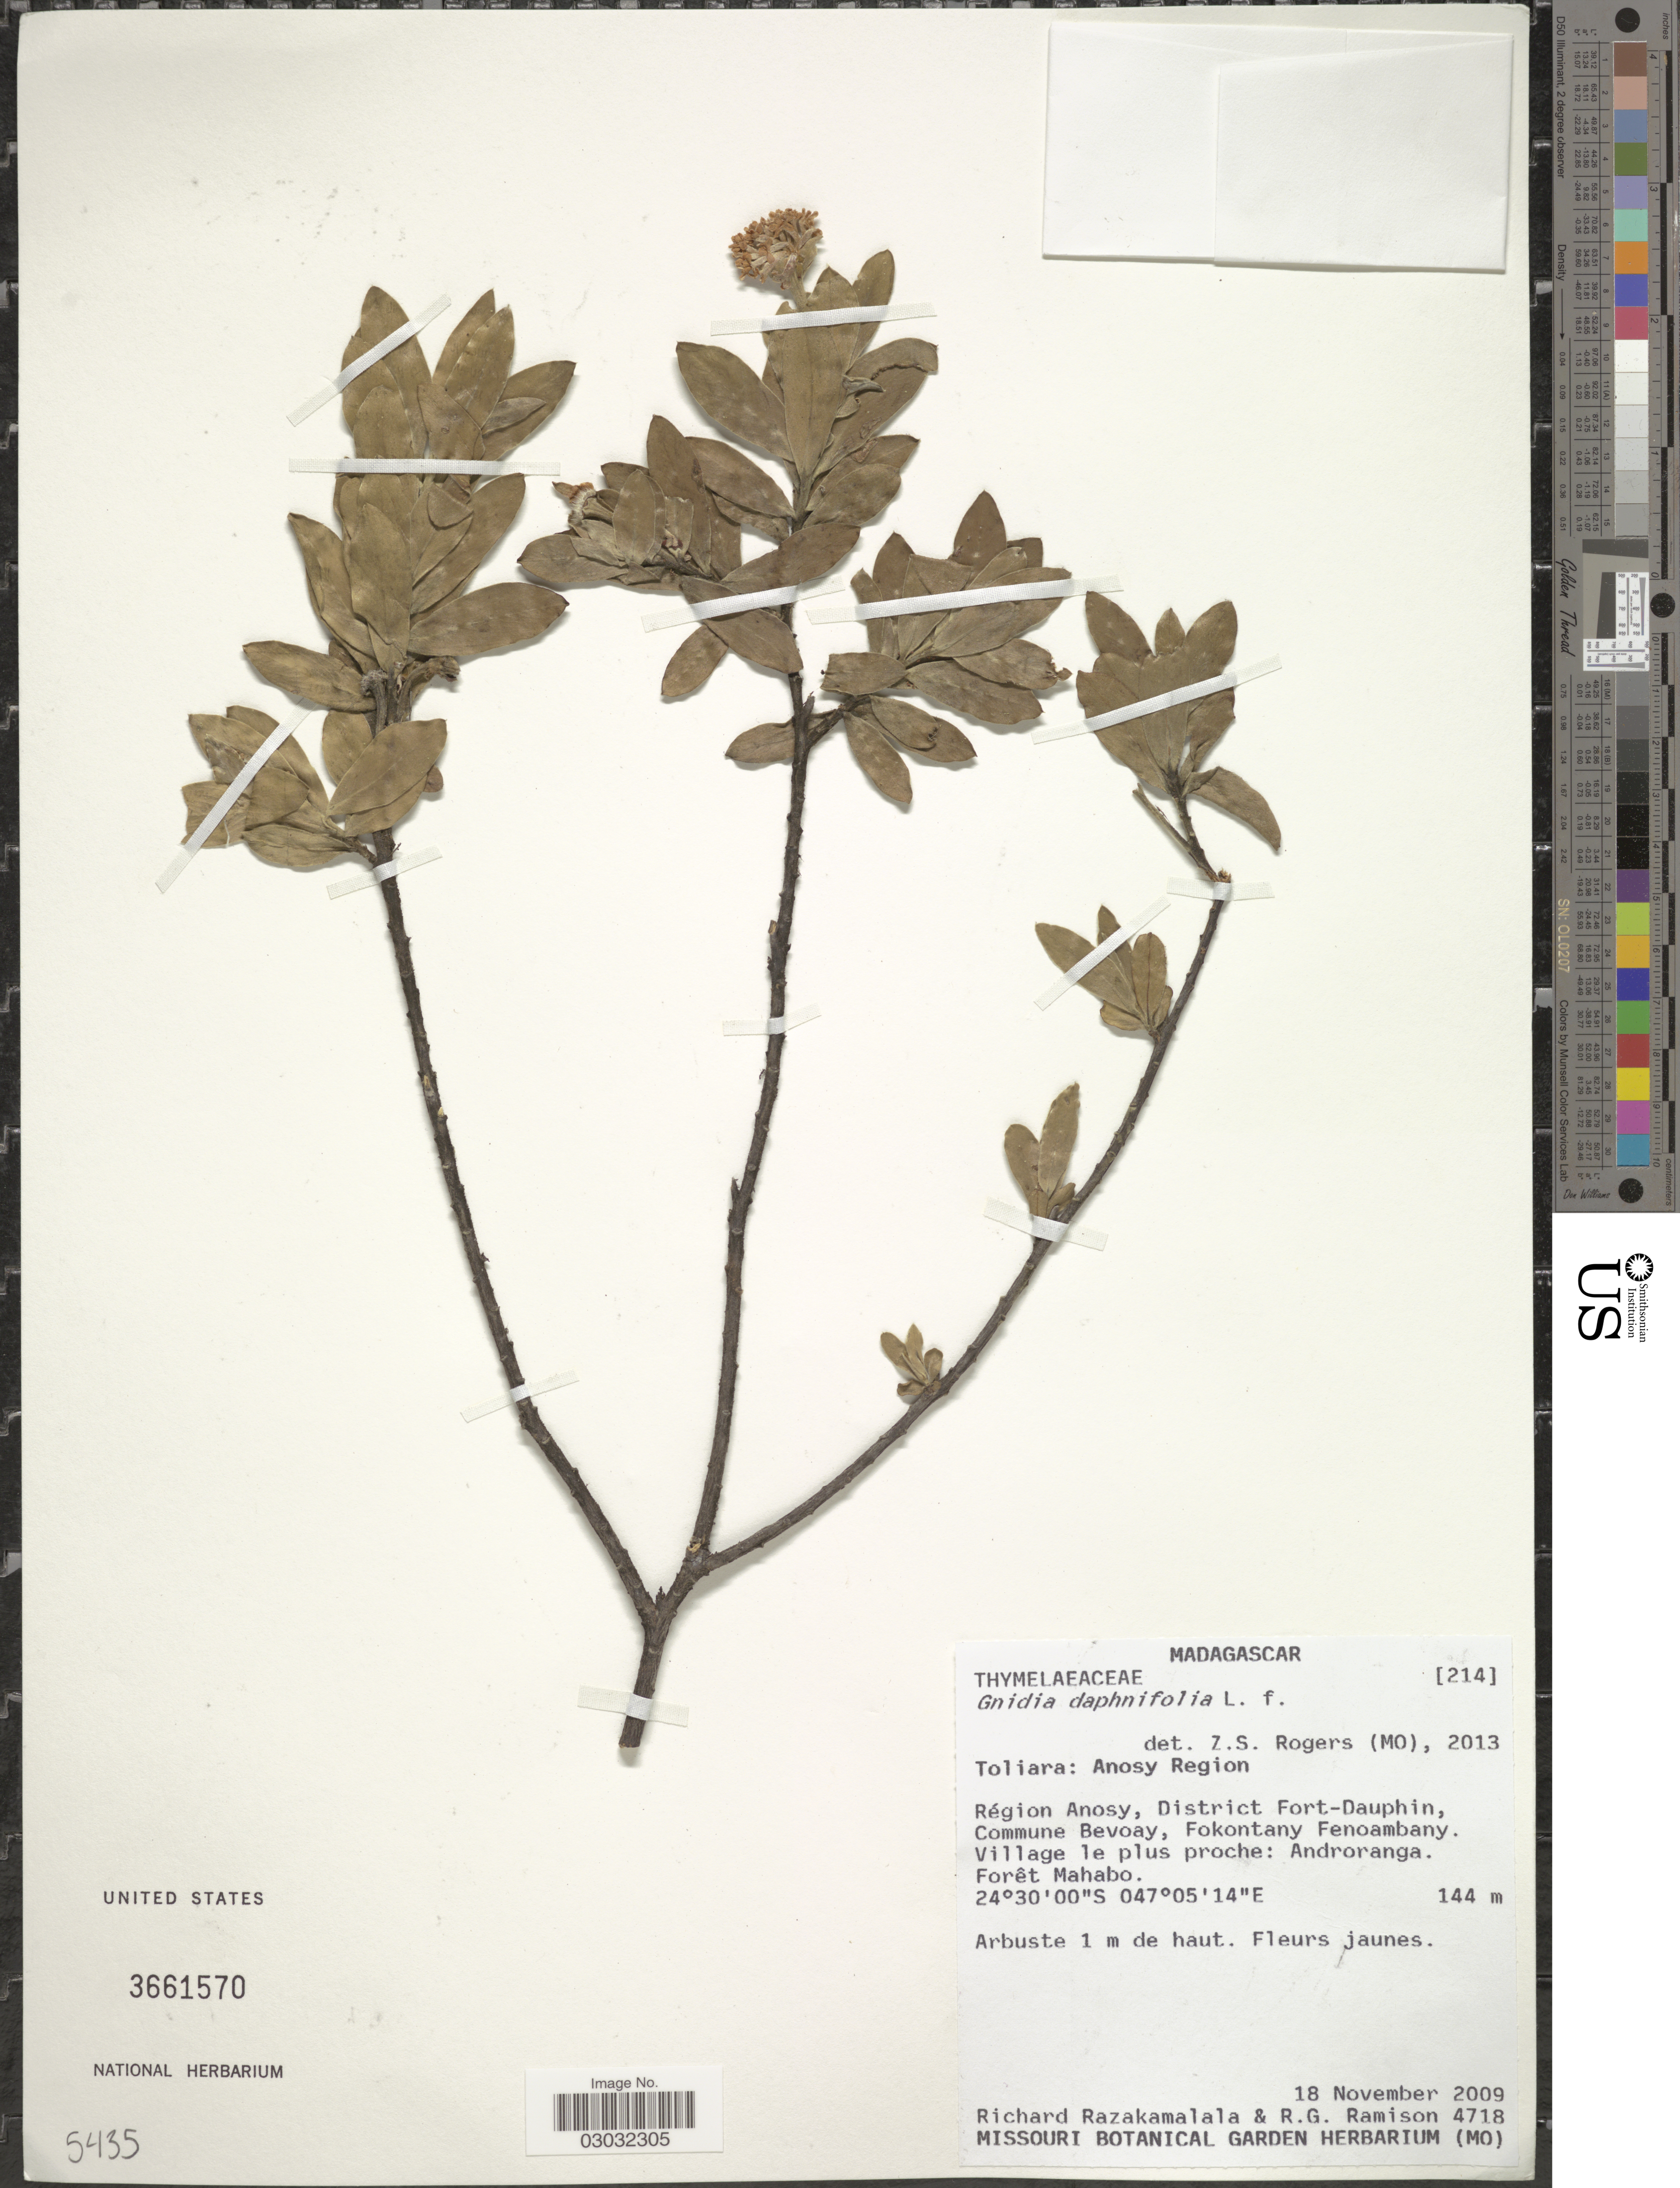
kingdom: Plantae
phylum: Tracheophyta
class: Magnoliopsida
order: Malvales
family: Thymelaeaceae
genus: Lasiosiphon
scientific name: Lasiosiphon daphnifolius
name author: (L. f.) Boatwr. & J.C. Manning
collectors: R. Razakamalala & R. Ramison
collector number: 4718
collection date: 2009-11-18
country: Madagascar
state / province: Anosy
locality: Anosy Region. Région Anosy, District Fort-Dauphin, Commune Bevoay, Fokontany Fenoambany. Village le plus proche: Androranga. Forêt Mahabo.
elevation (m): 144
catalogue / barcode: US 3661570